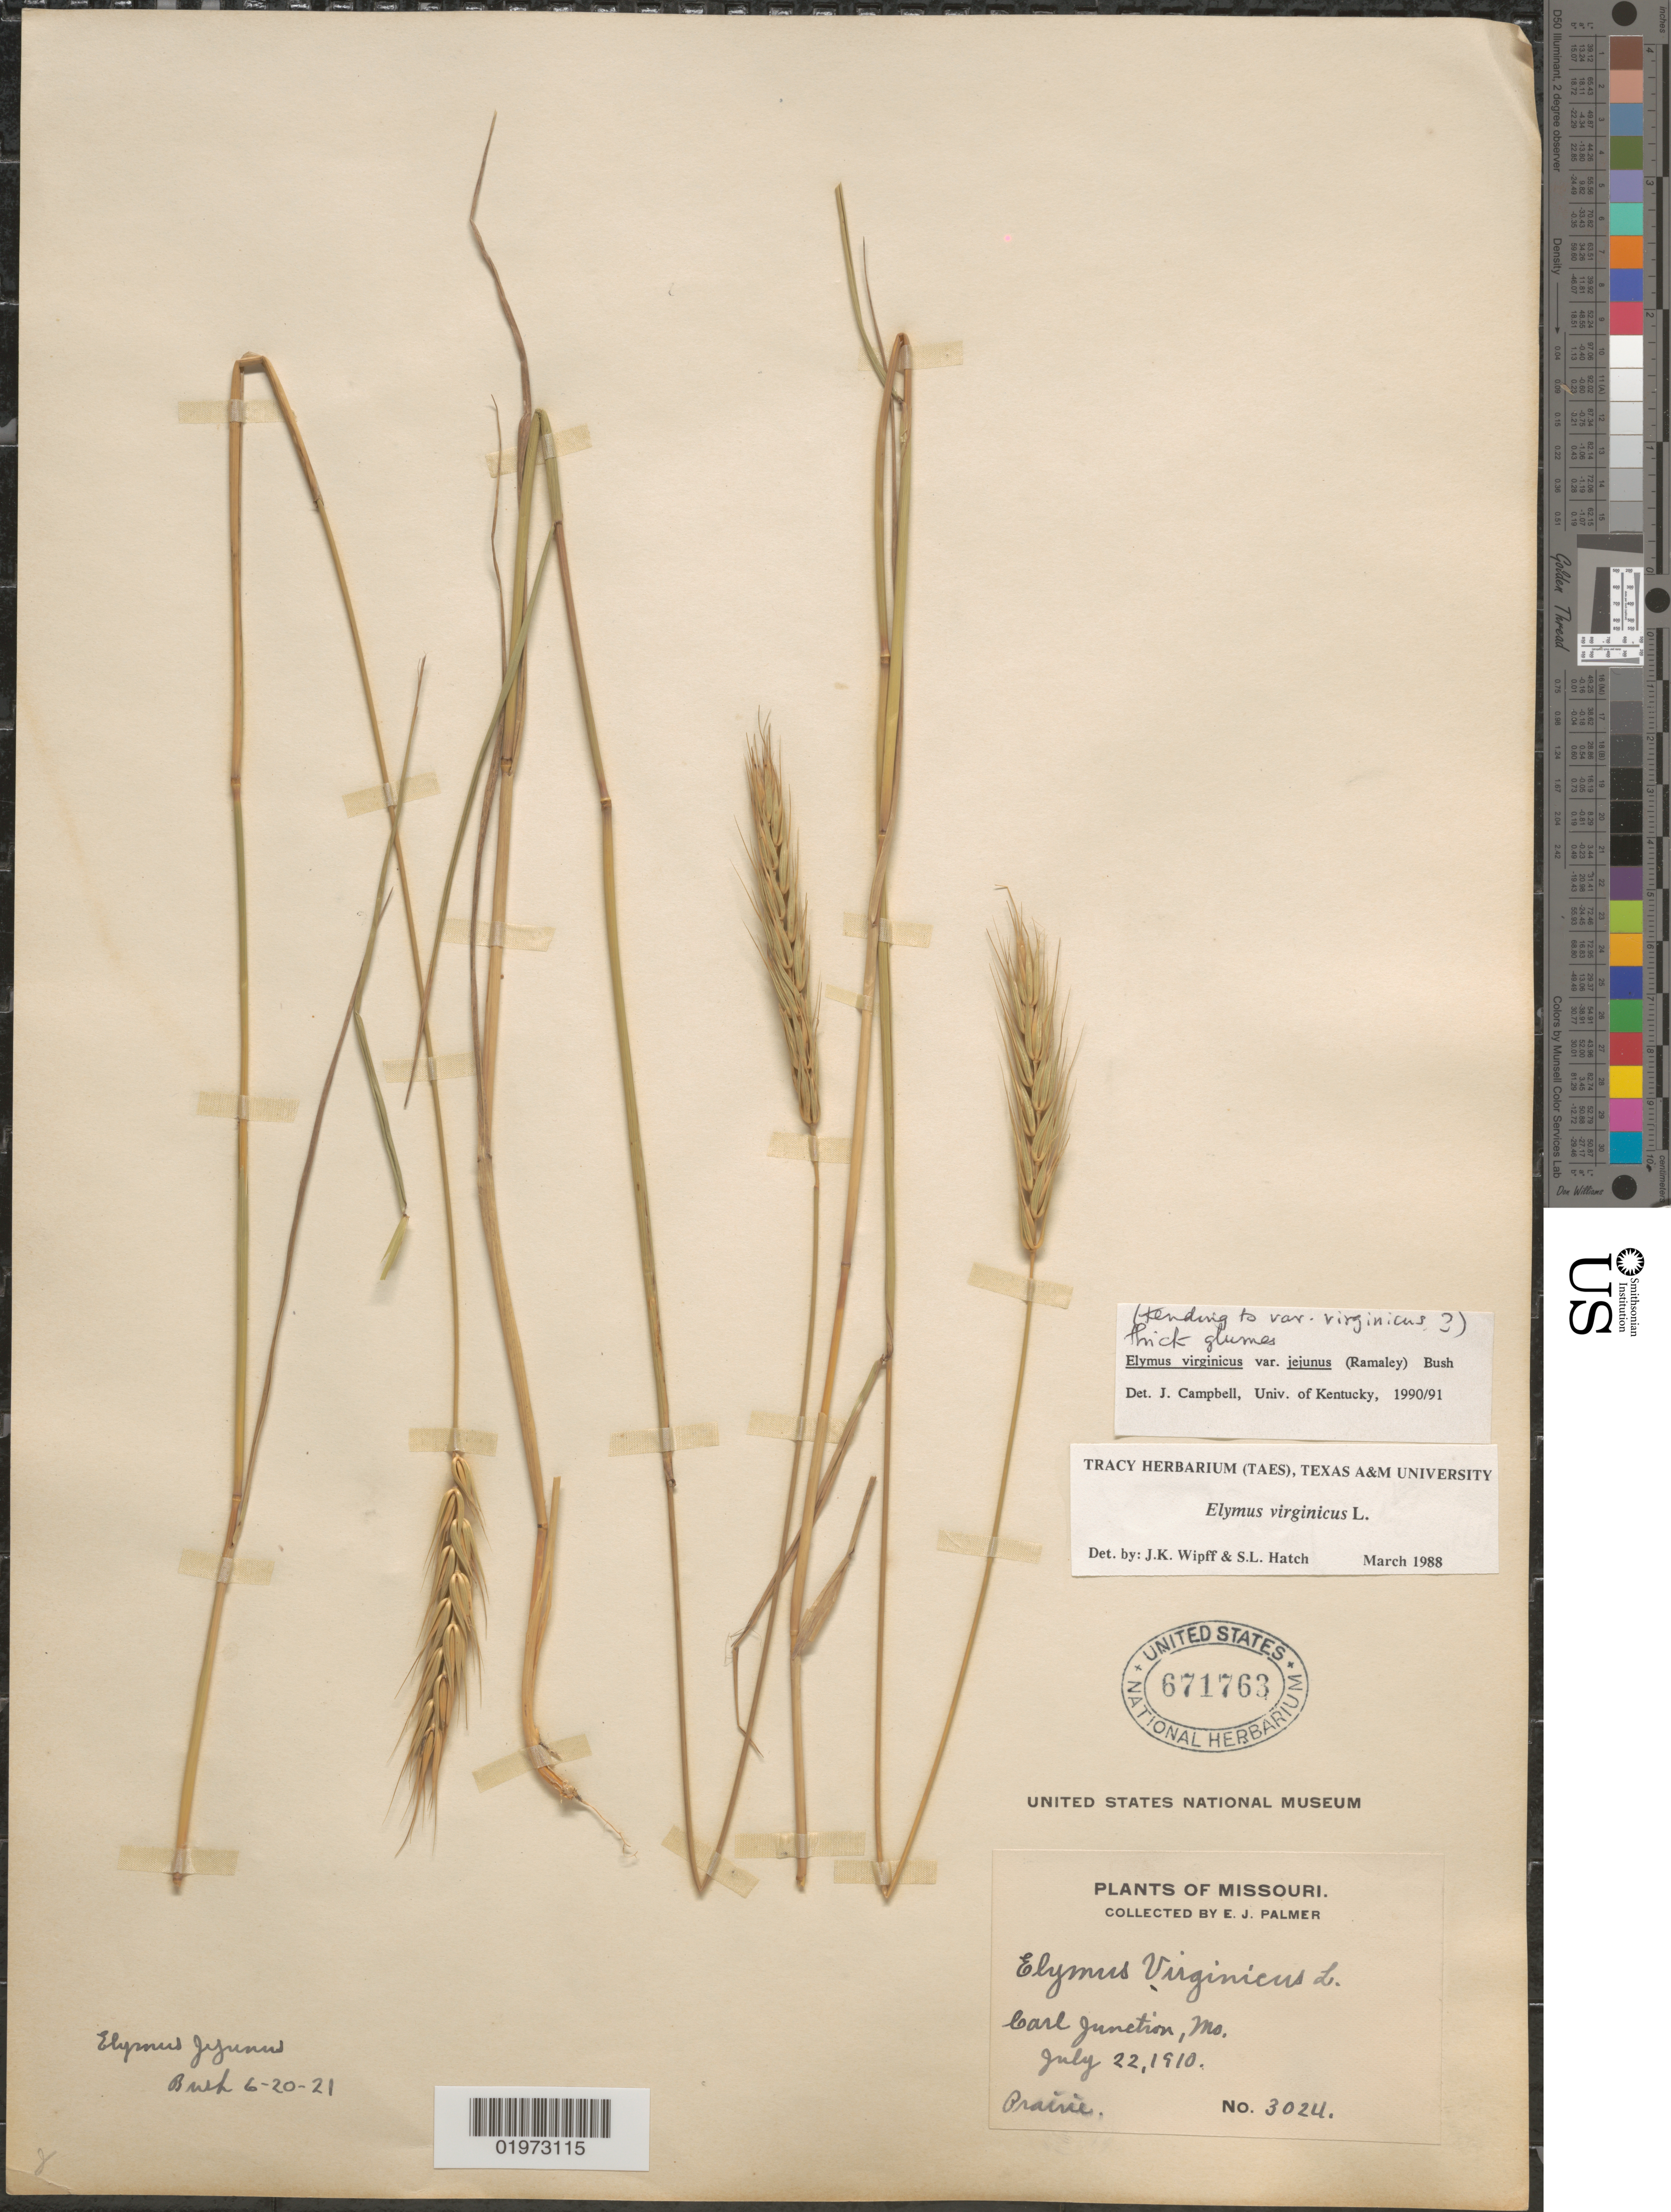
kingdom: Plantae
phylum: Tracheophyta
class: Liliopsida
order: Poales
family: Poaceae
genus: Elymus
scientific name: Elymus virginicus var. virginicus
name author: L.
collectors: E. J. Palmer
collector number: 3024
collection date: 1910-07-22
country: United States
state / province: Missouri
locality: Carl junction. Prairie.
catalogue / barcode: US 671763